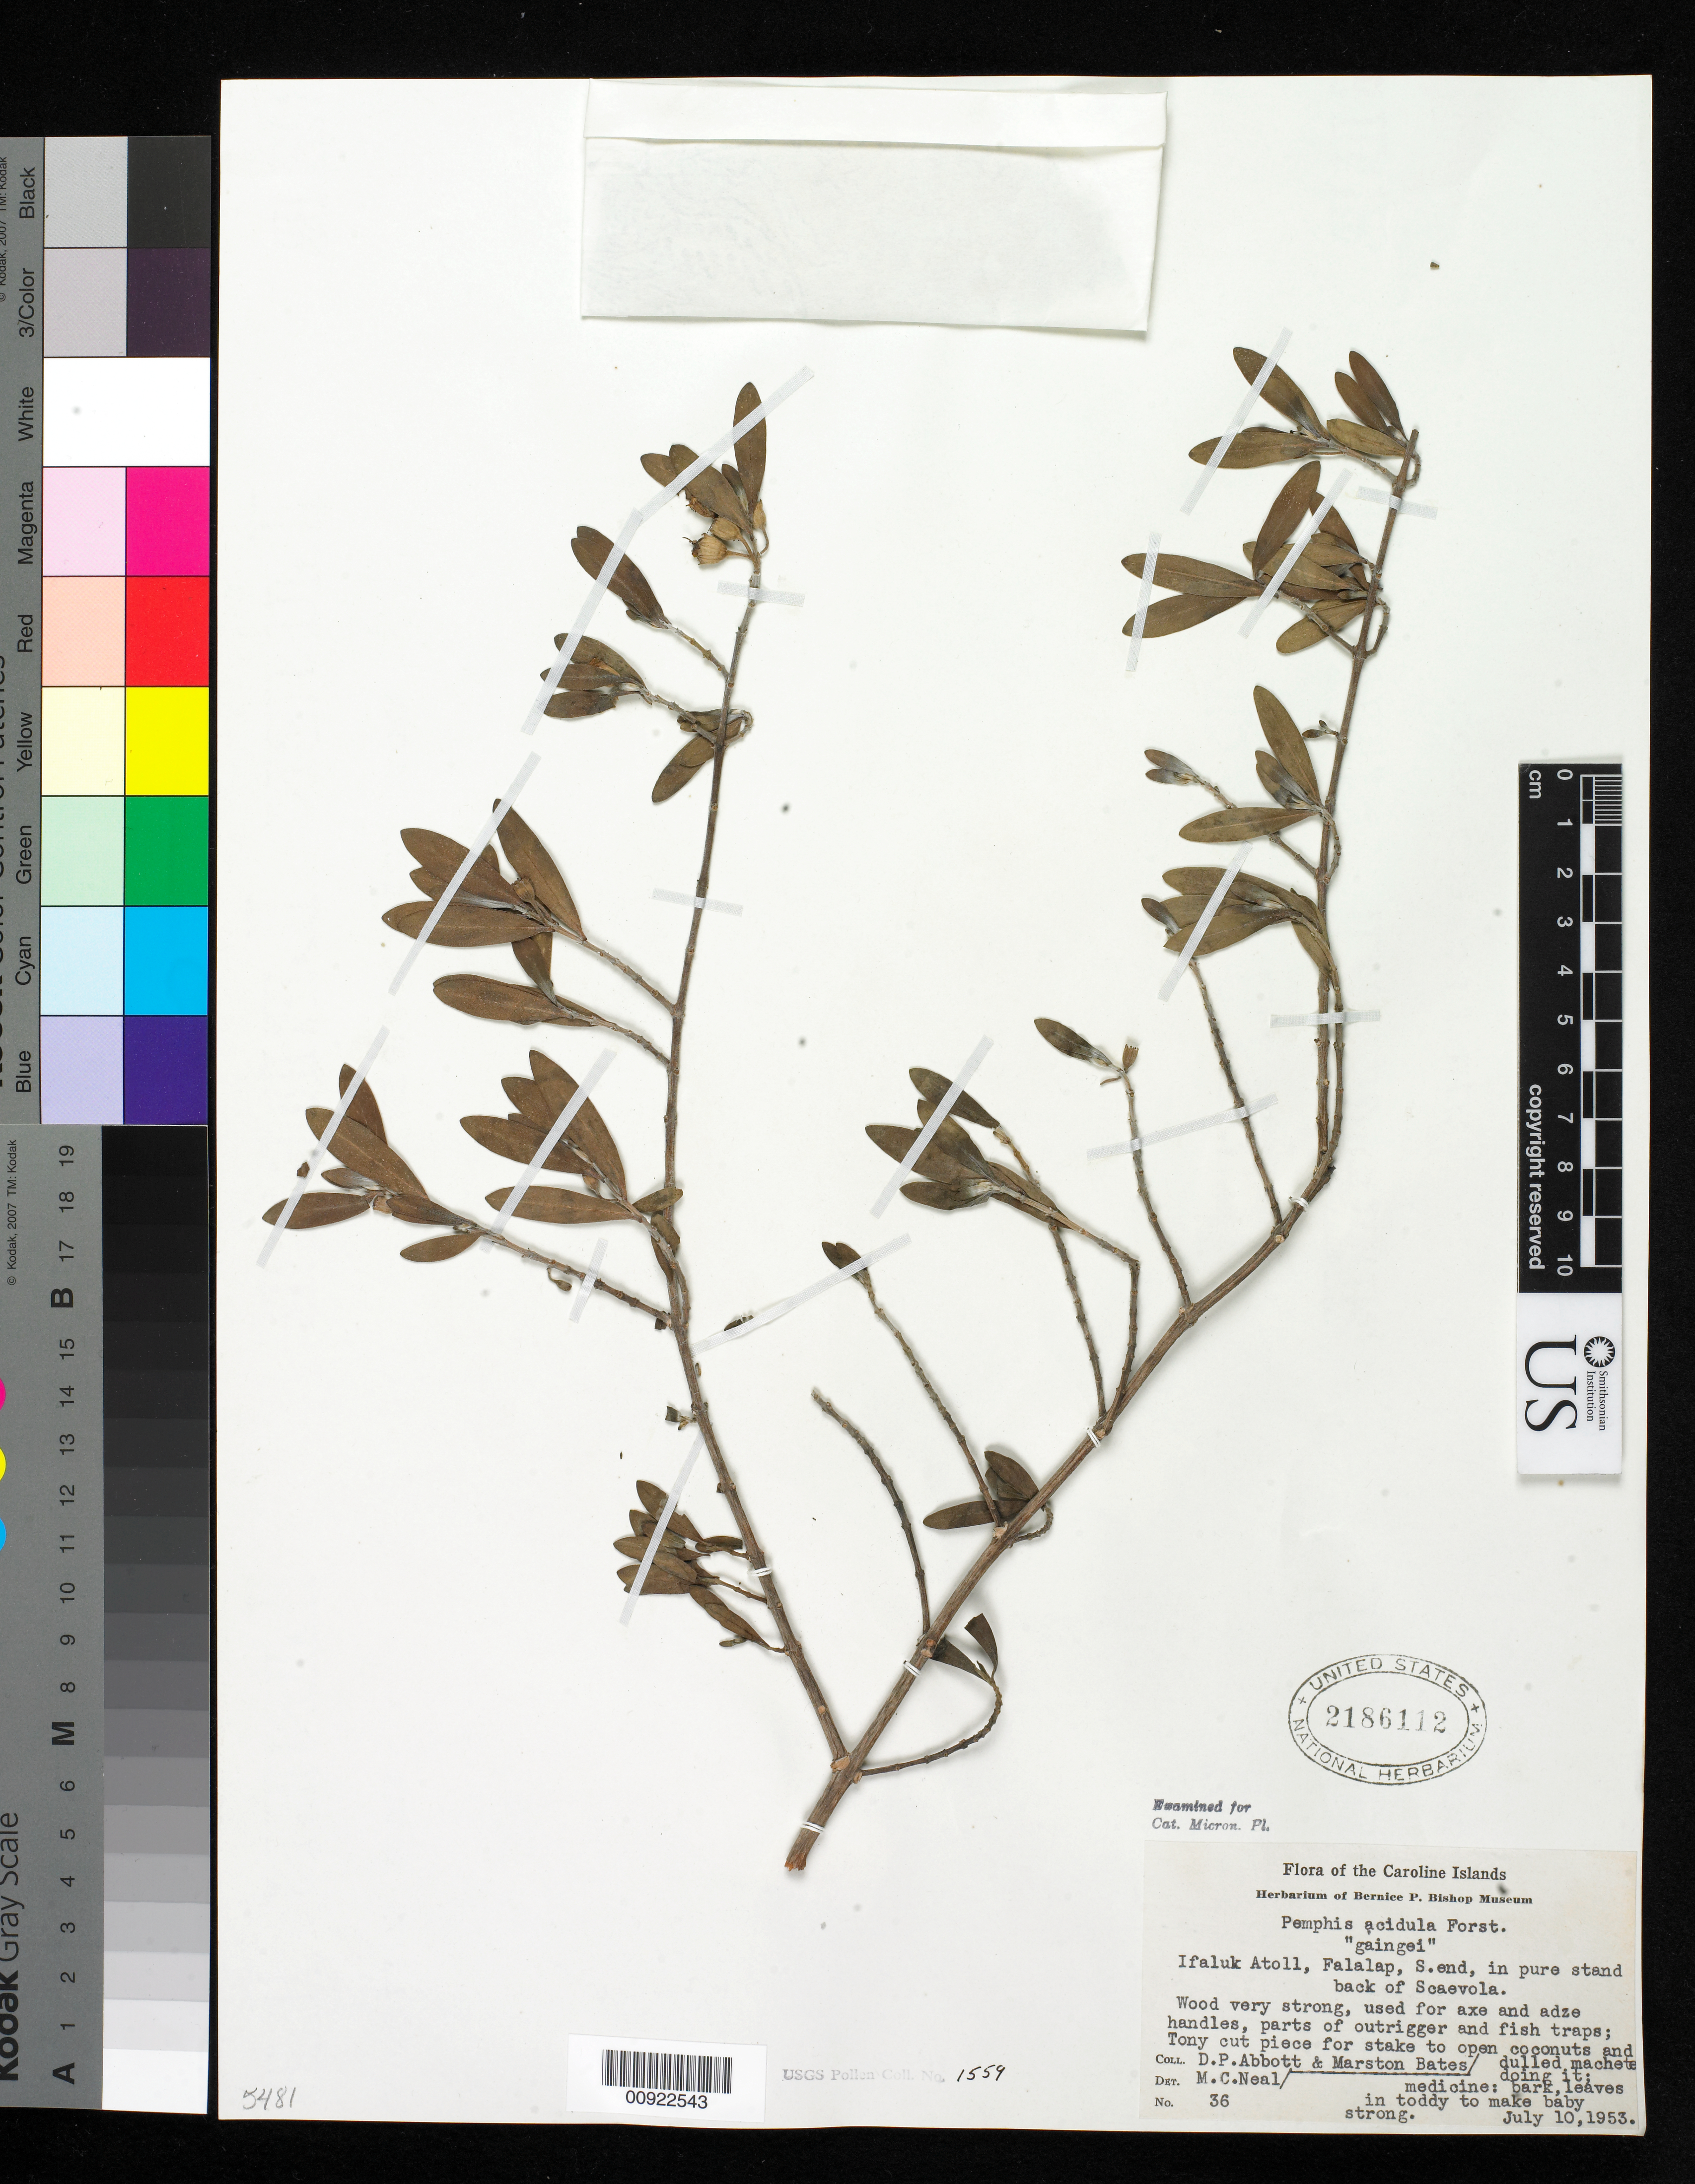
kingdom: Plantae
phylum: Tracheophyta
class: Magnoliopsida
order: Myrtales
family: Lythraceae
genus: Pemphis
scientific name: Pemphis acidula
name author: J.R. Forst. & G. Forst.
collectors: D. P. Abbott, M. Bates & W. Ning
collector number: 36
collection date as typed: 10 Jul 1953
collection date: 1953-07-10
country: Micronesia, Federated States of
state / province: Yap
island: Ifalik [Ifaluk] Atoll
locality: Falalap Islet, S end, back of Scaevola.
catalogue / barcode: US 2186112